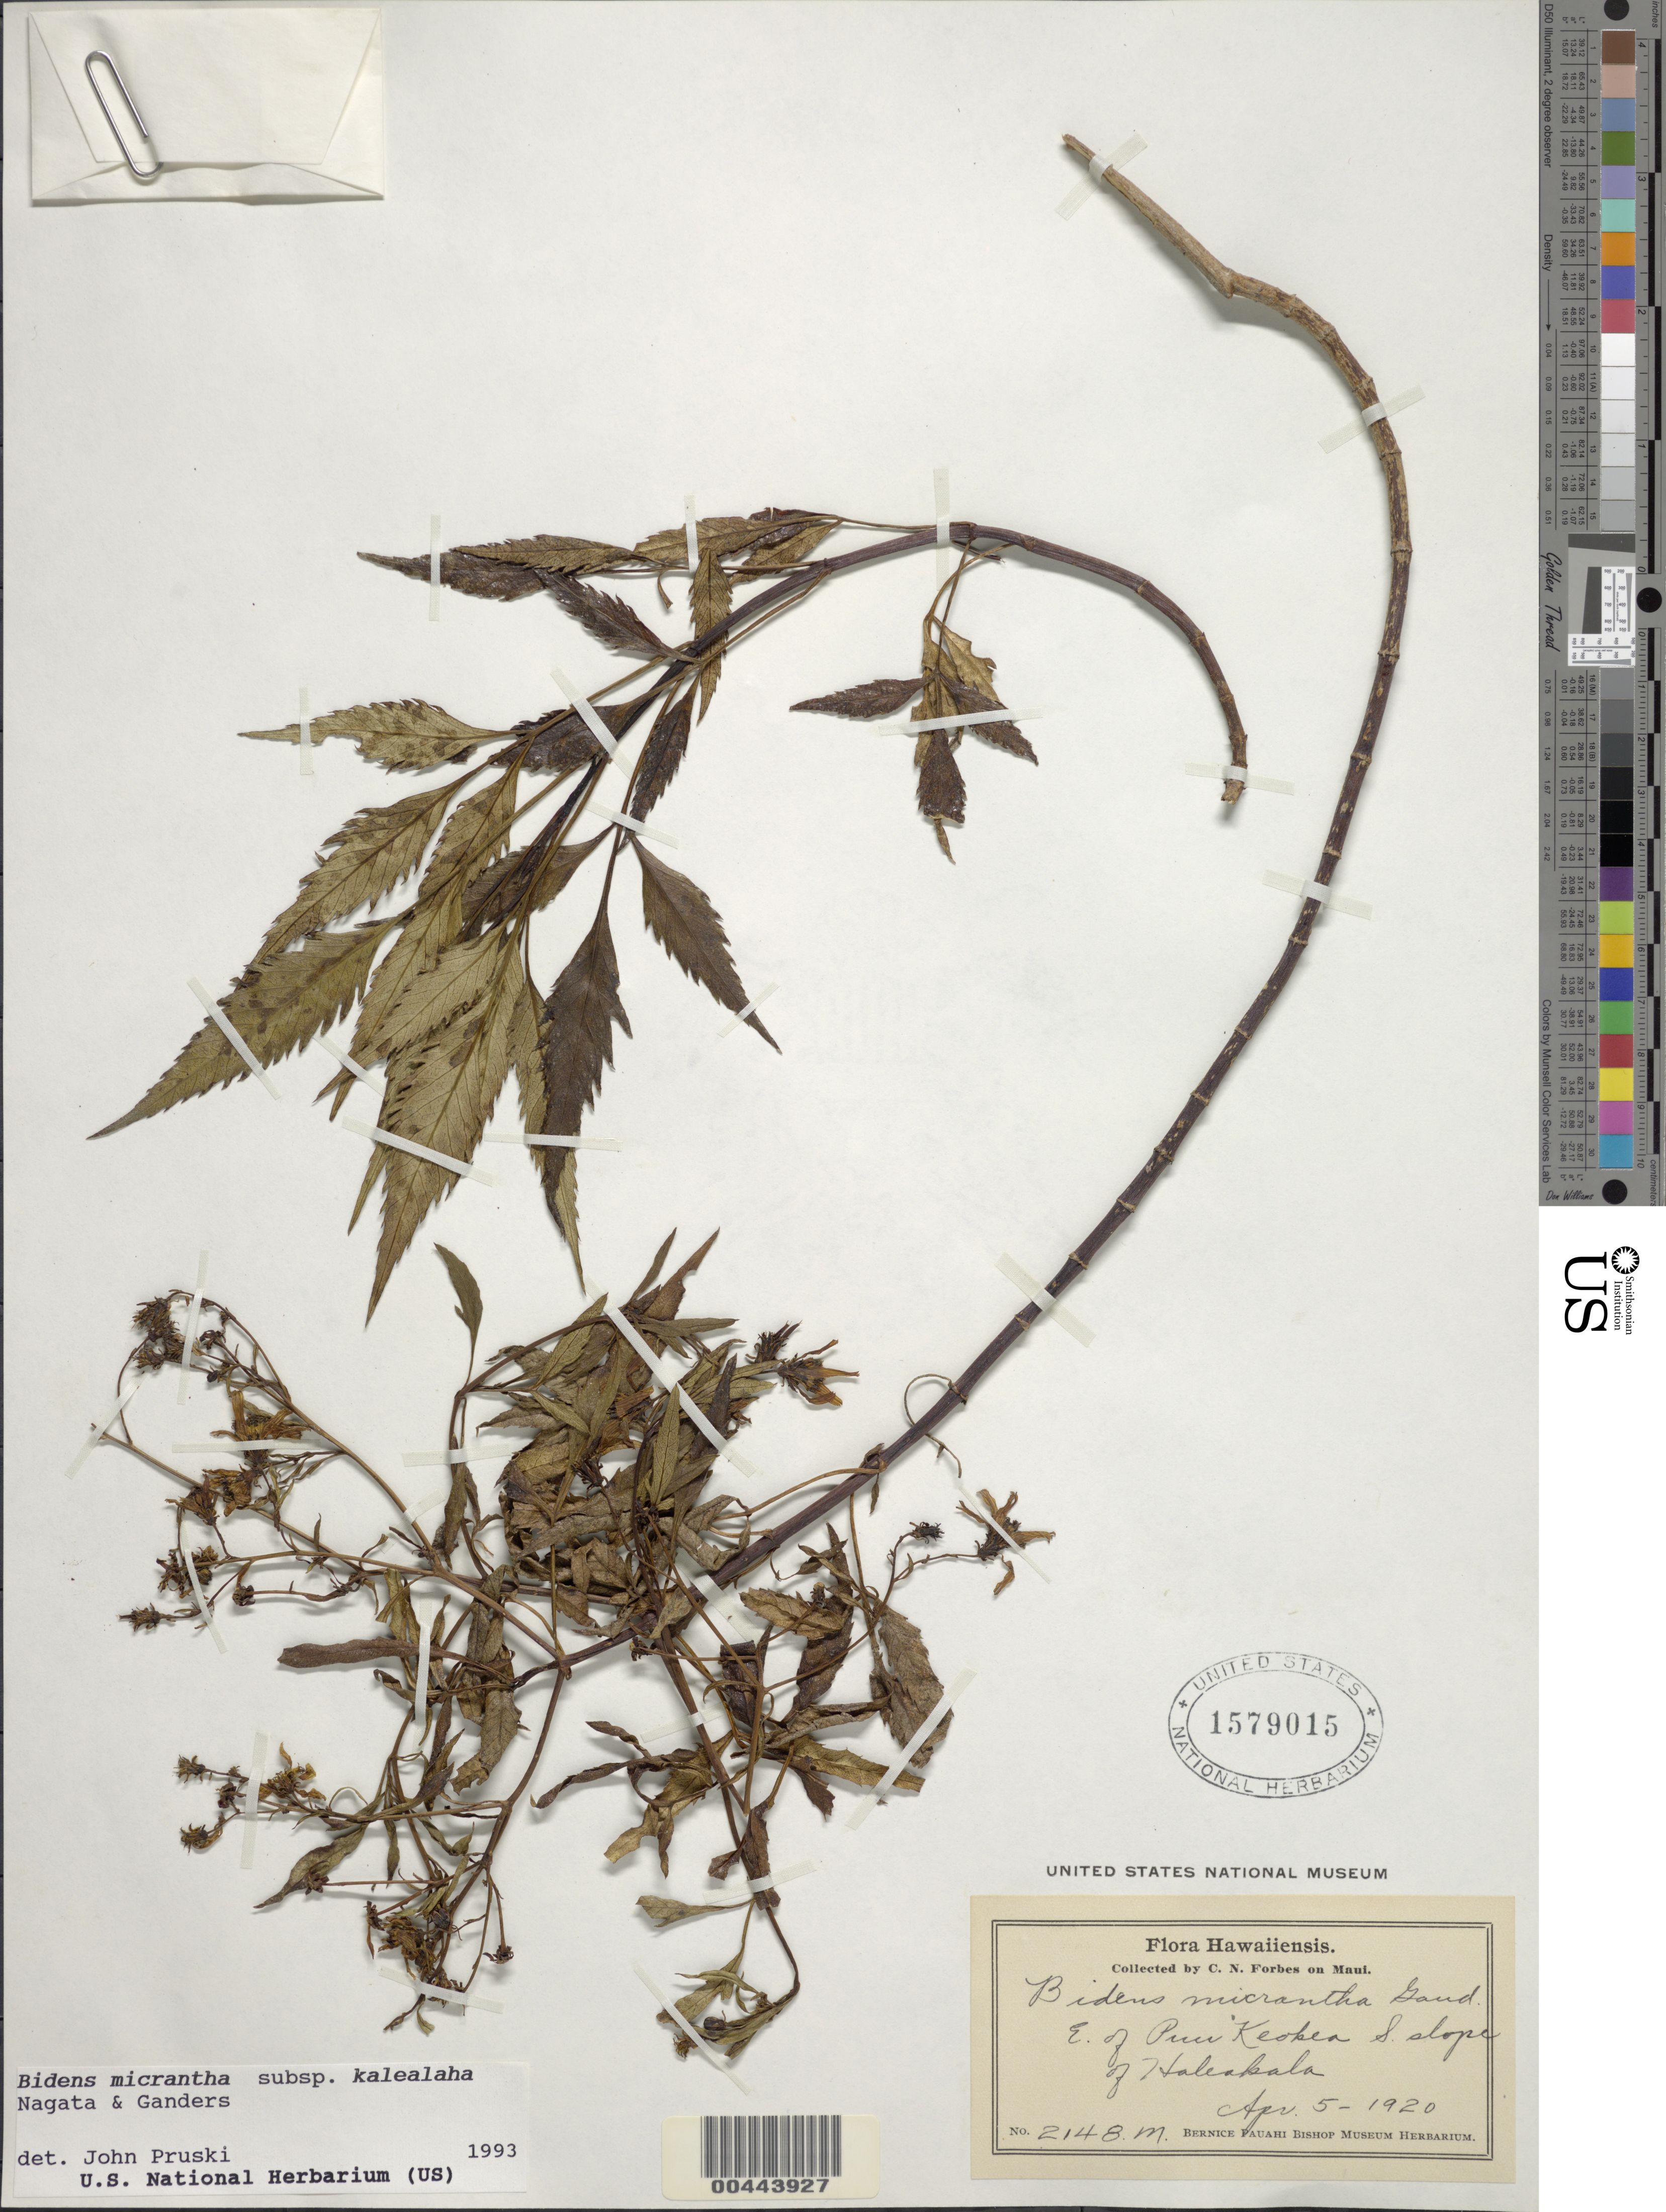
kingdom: Plantae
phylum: Tracheophyta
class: Magnoliopsida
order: Asterales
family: Asteraceae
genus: Bidens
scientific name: Bidens micrantha subsp. kalealaha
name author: Nagata & Ganders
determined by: Pruski, J. F.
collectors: C. N. Forbes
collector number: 2148.M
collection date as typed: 5 Apr 1920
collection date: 1920-04-05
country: United States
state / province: Hawaii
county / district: Maui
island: Maui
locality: E of Puu Keokea, S slope of Haleakala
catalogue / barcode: US 1579015